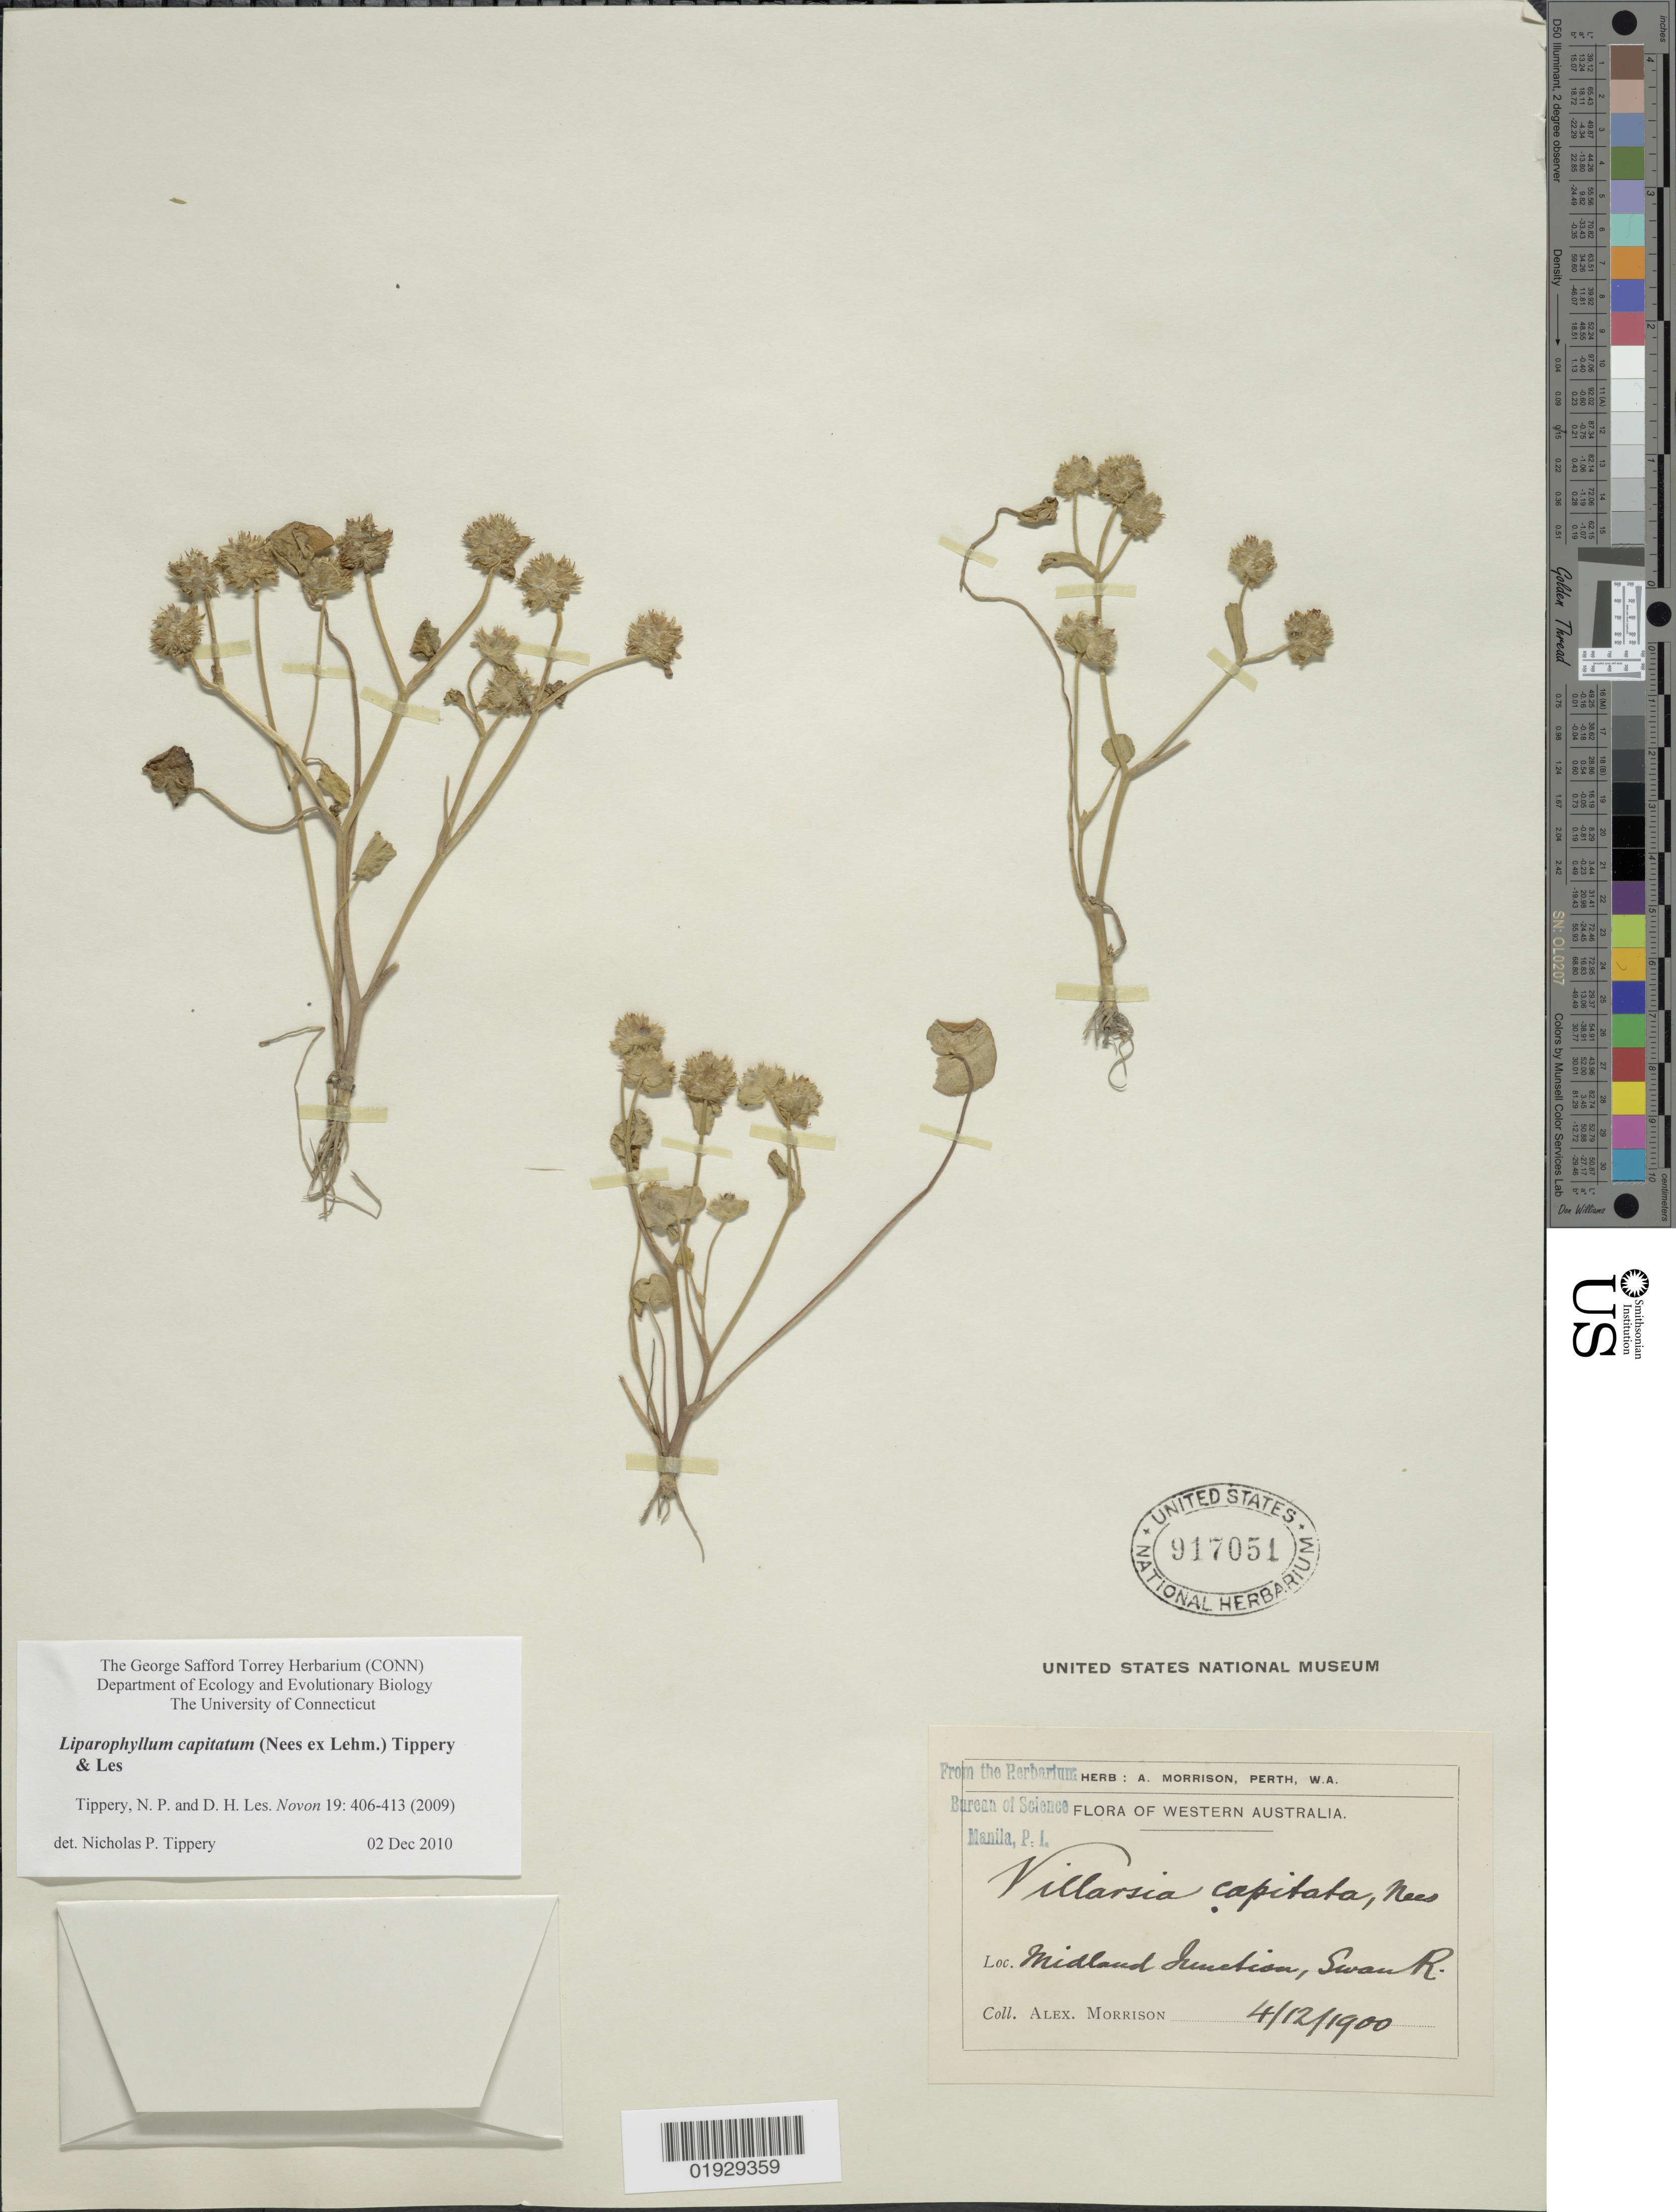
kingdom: Plantae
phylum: Tracheophyta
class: Magnoliopsida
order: Asterales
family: Menyanthaceae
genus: Liparophyllum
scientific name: Liparophyllum capitatum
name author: (Nees) Tippery & Les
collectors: A. Morrison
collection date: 1900-12-04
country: Australia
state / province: Western Australia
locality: Midland Junction, Swan R.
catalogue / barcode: US 917051